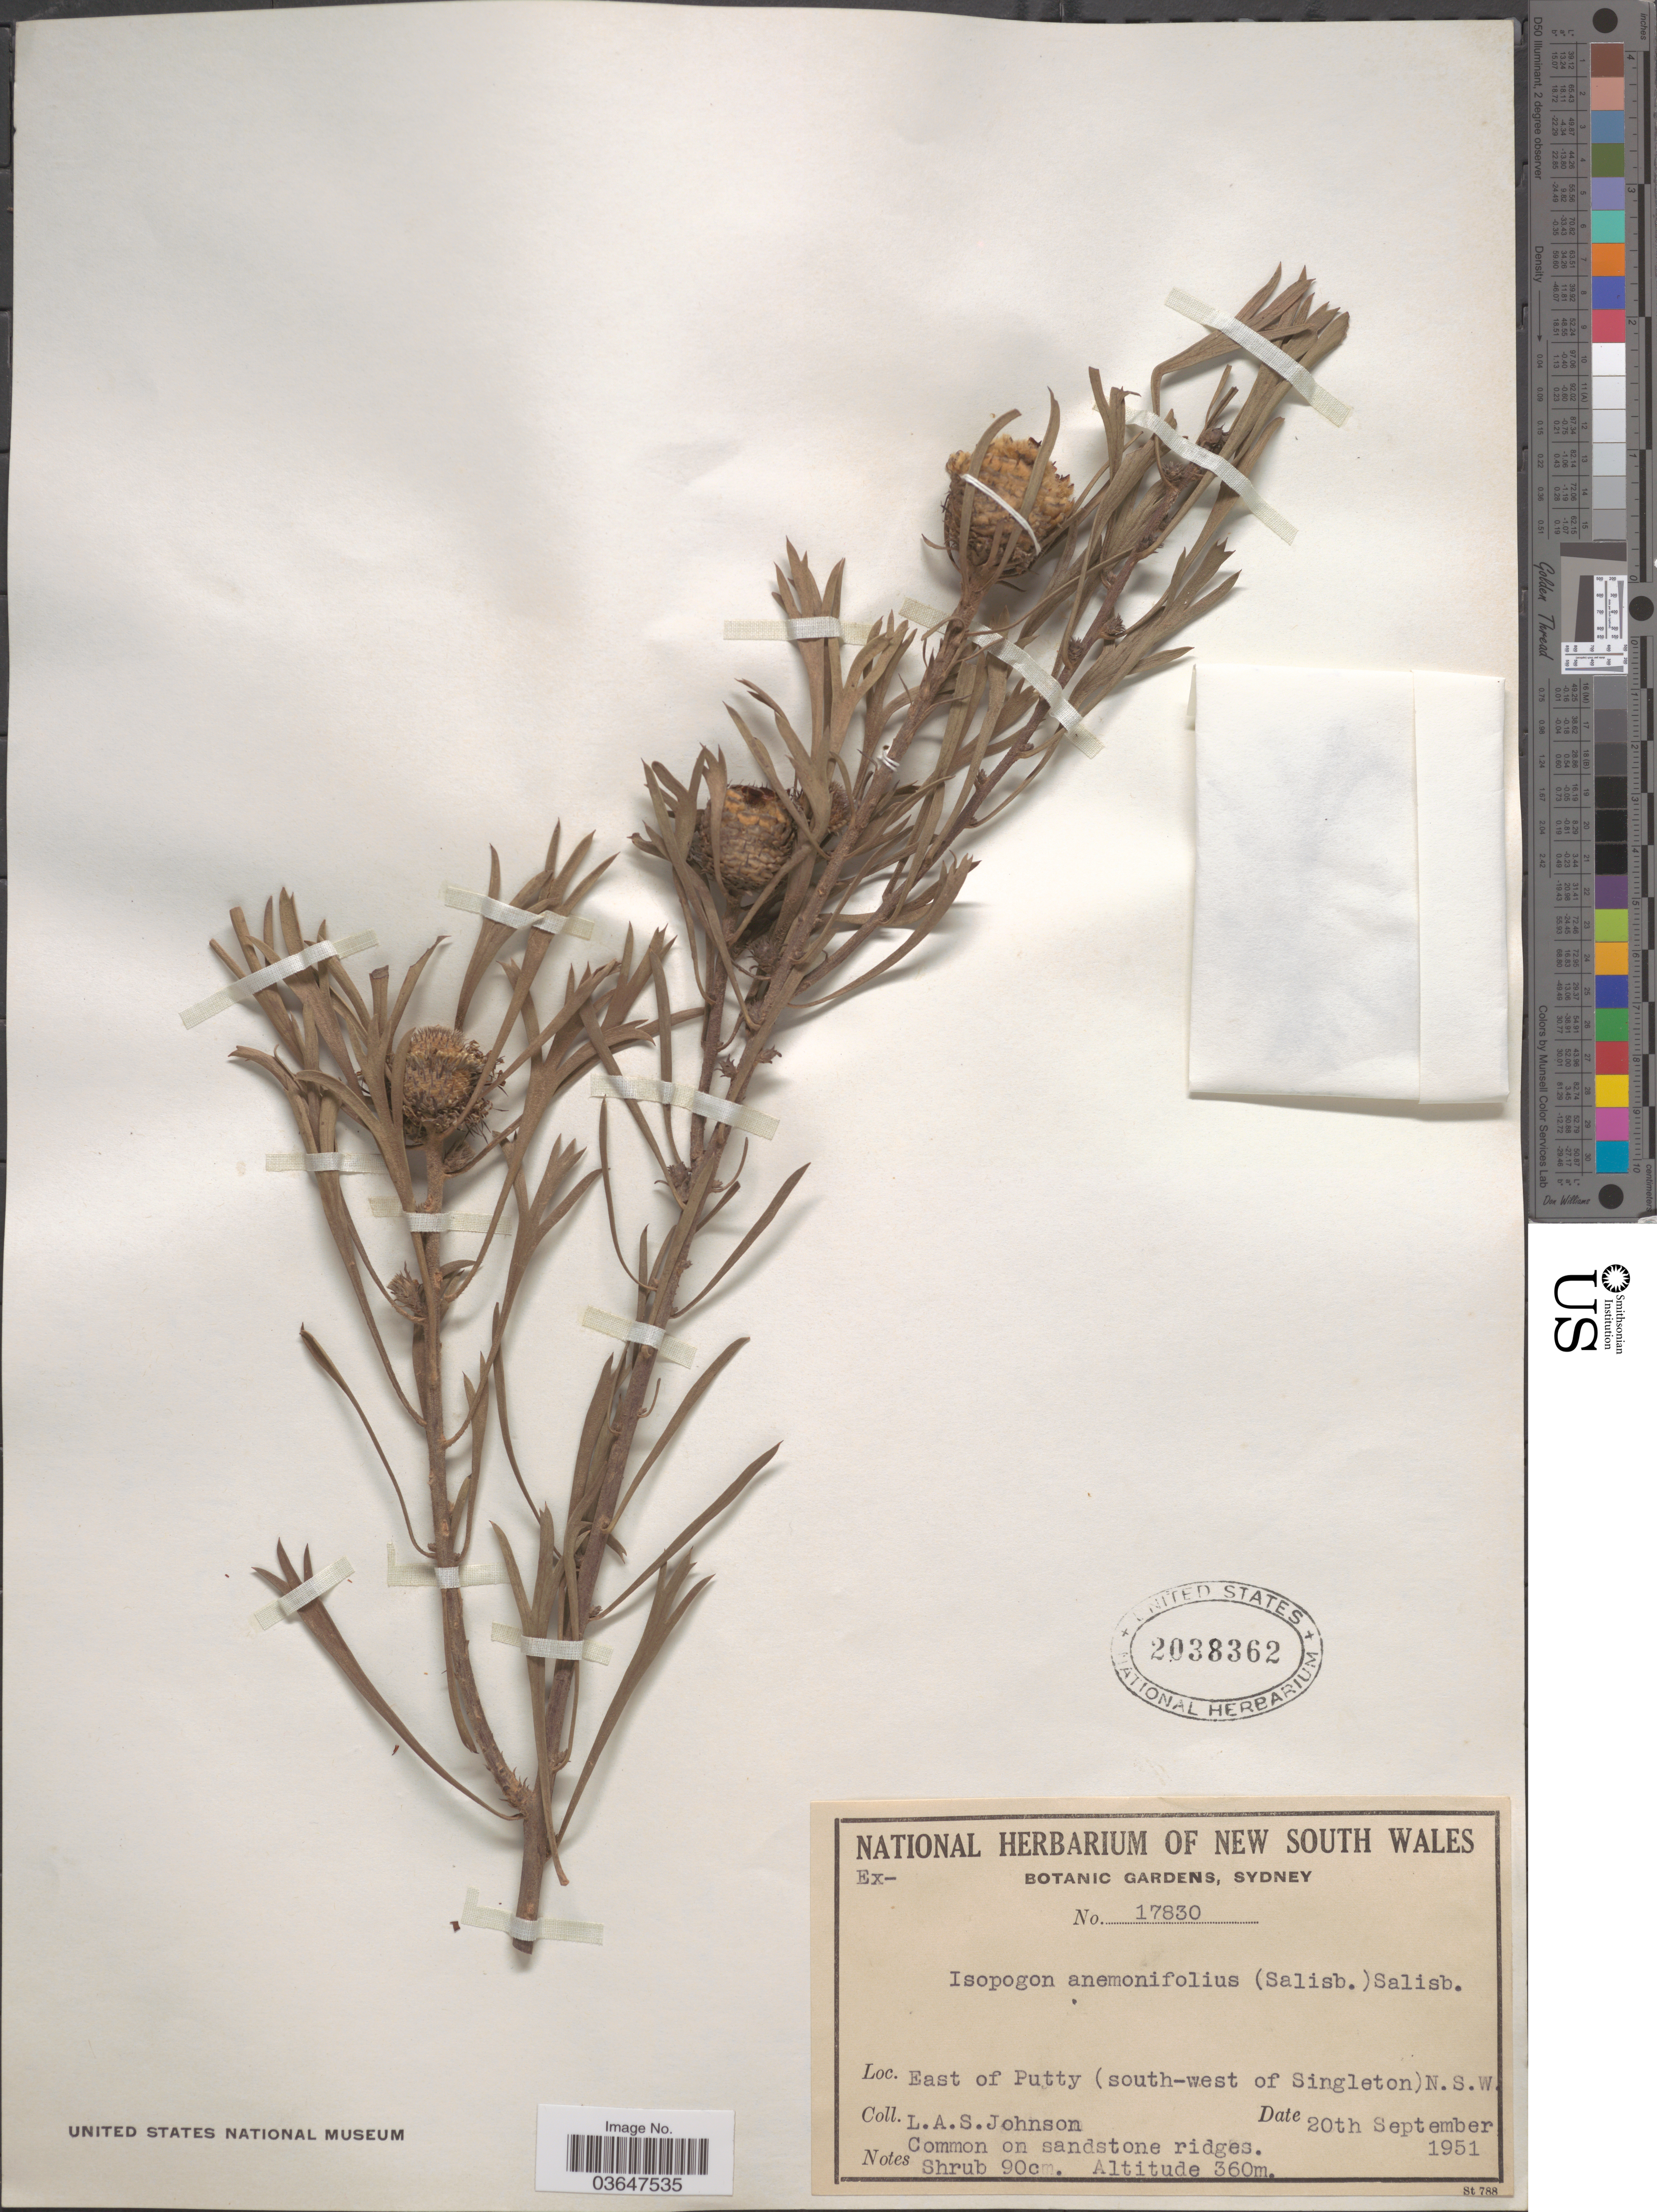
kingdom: Plantae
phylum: Tracheophyta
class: Magnoliopsida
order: Proteales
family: Proteaceae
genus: Isopogon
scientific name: Isopogon anemonifolius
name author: (Salisb.) Knight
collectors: L. A. S. Johnson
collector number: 17830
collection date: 1951-09-20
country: Australia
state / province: New South Wales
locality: East of Putty (south-west of Singleton) N.S.W.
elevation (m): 360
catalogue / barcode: US 2038362